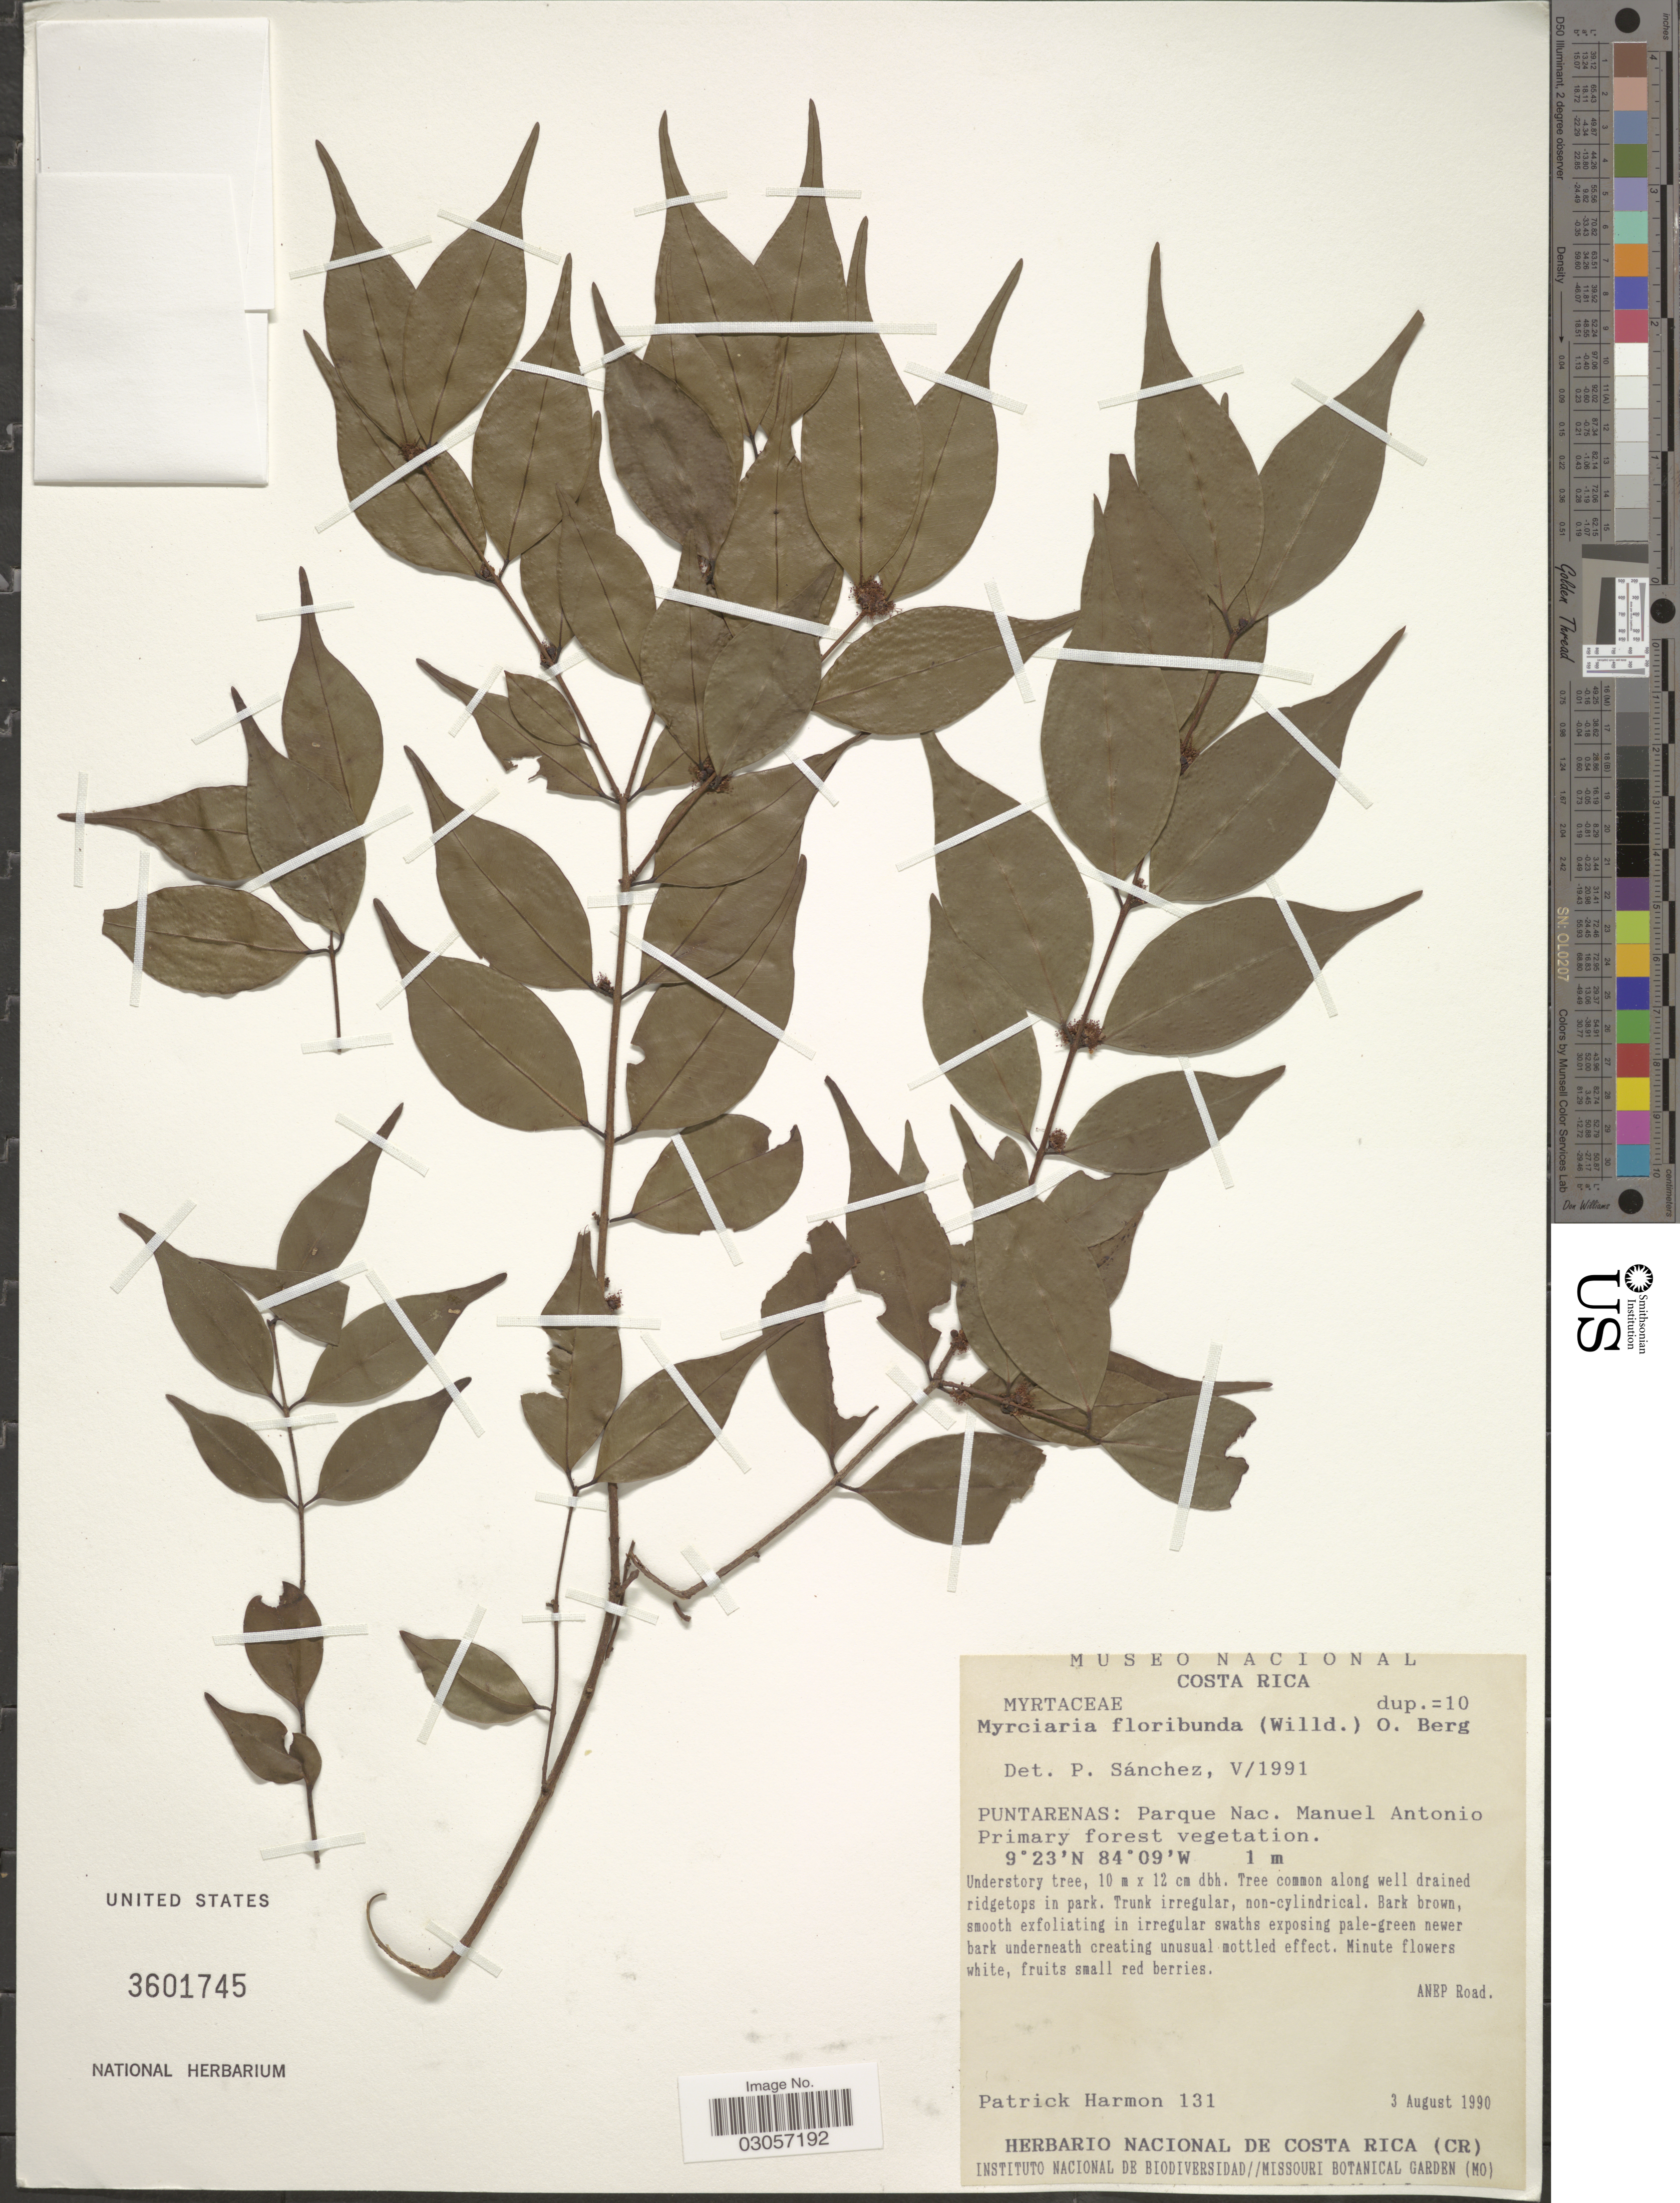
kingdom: Plantae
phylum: Tracheophyta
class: Magnoliopsida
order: Myrtales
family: Myrtaceae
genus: Myrciaria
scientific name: Myrciaria floribunda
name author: (H. West ex Willd.) O. Berg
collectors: P. Harmon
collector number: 131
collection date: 1990-08-03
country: Costa Rica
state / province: Puntarenas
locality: Parque Nac. Manuel Antonio.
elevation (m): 1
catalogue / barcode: US 3601745